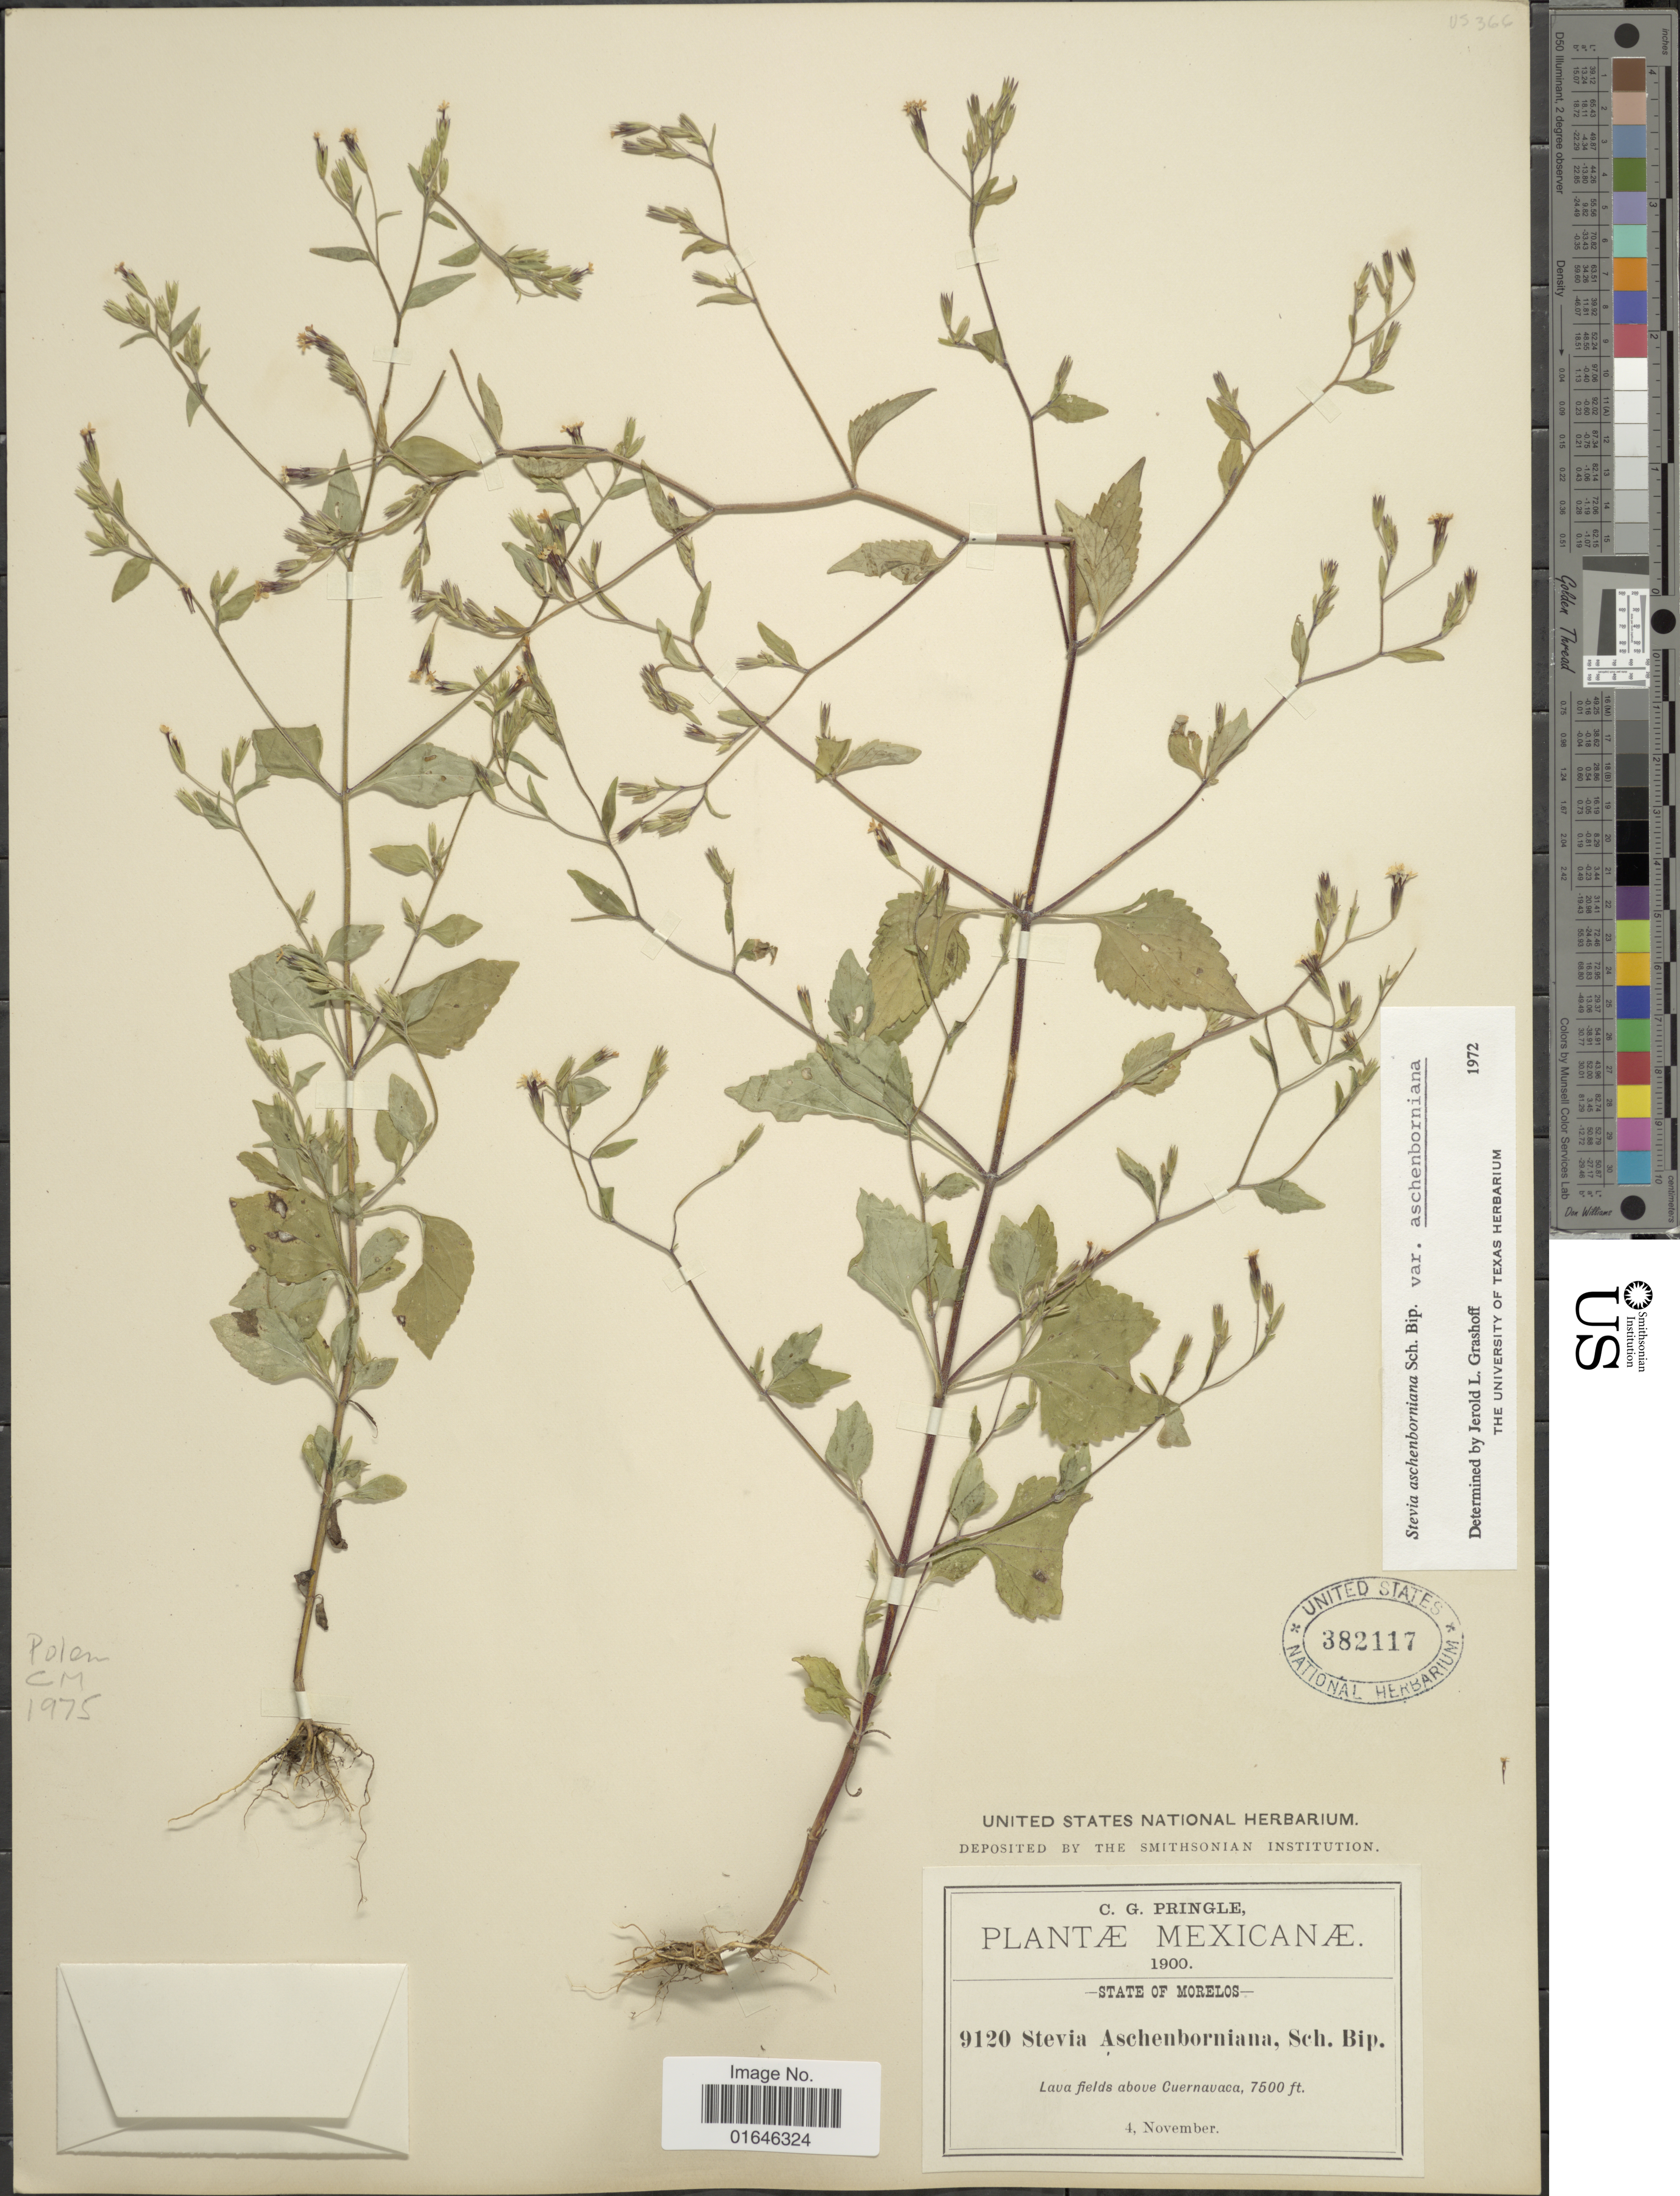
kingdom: Plantae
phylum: Tracheophyta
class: Magnoliopsida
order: Asterales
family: Asteraceae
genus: Stevia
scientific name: Stevia aschenborniana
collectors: C. G. Pringle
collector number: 9120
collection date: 1900-11-04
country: Mexico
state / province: Morelos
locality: Lava fields above Cuernavaca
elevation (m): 2286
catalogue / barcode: US 382117